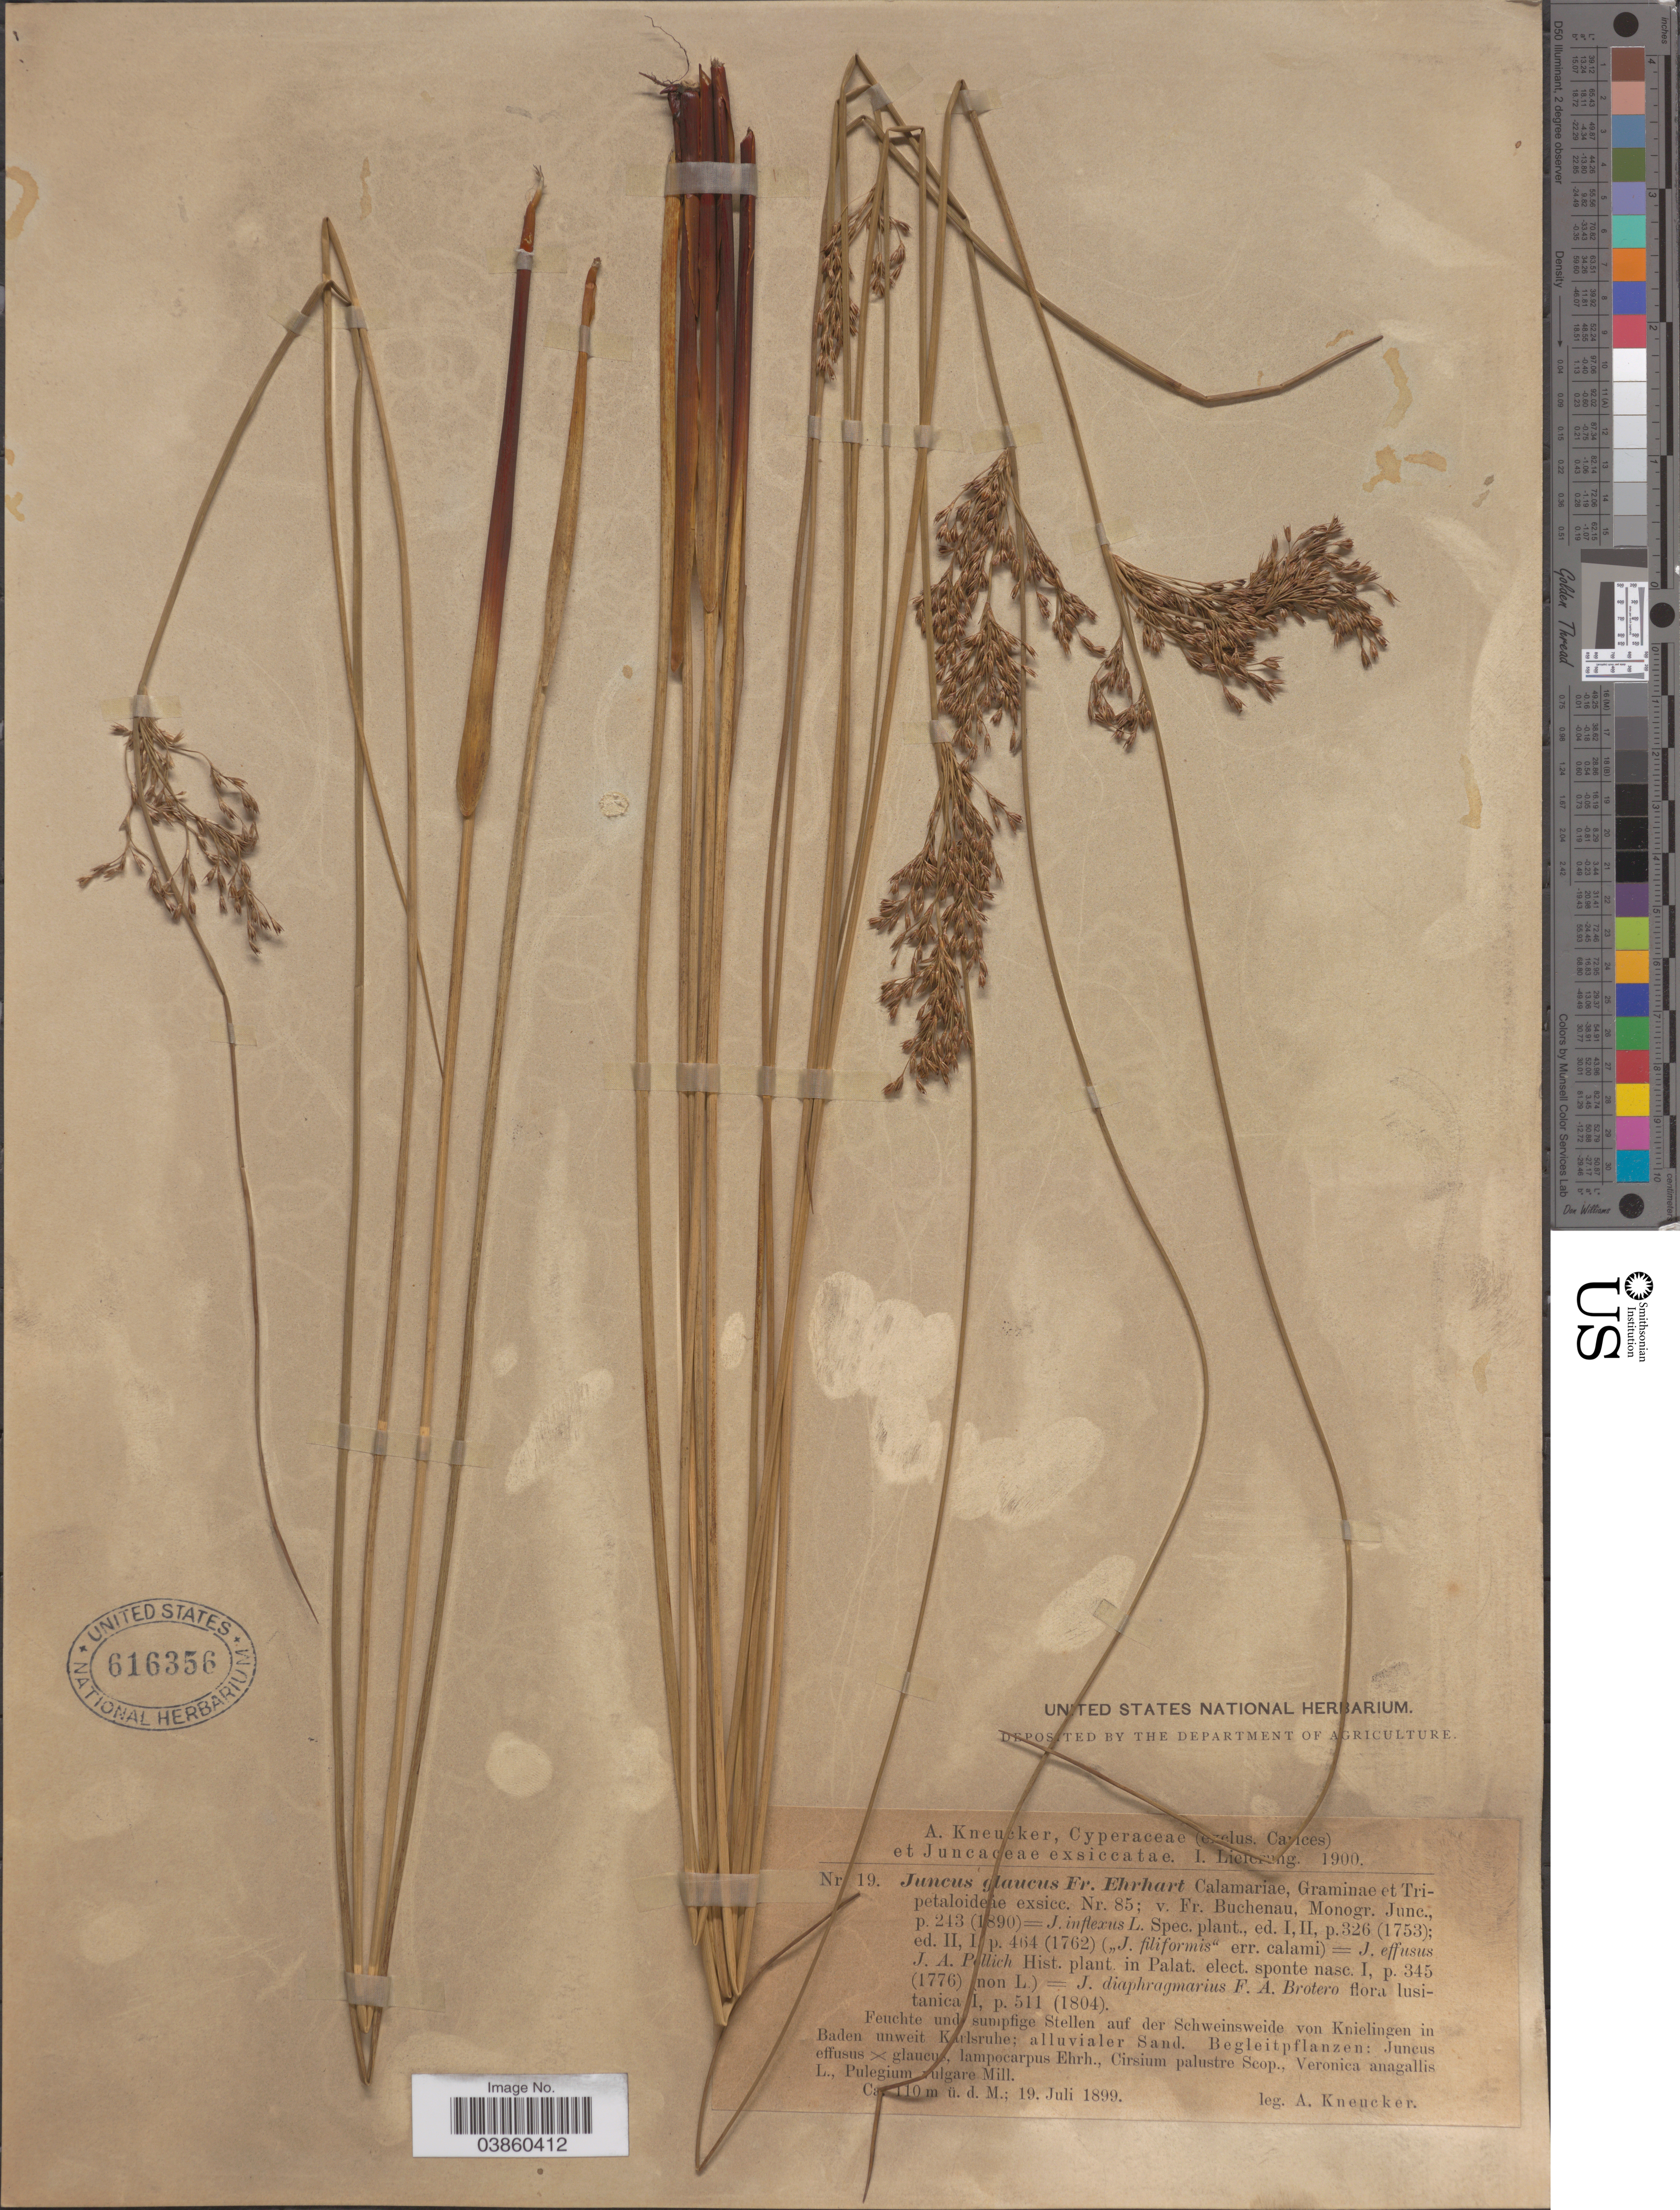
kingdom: Plantae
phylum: Tracheophyta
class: Liliopsida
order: Poales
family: Juncaceae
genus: Juncus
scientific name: Juncus glaucus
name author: Ehrh.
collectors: A. Kneucker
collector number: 19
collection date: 1899-07-19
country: Germany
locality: Feuchte und sumpfige Stellen auf der Schweinsweide von Knielingen in Baden unweit Karlsruhe; alluvialer Sand. Begleitpflanzen.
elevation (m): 110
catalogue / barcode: US 616356